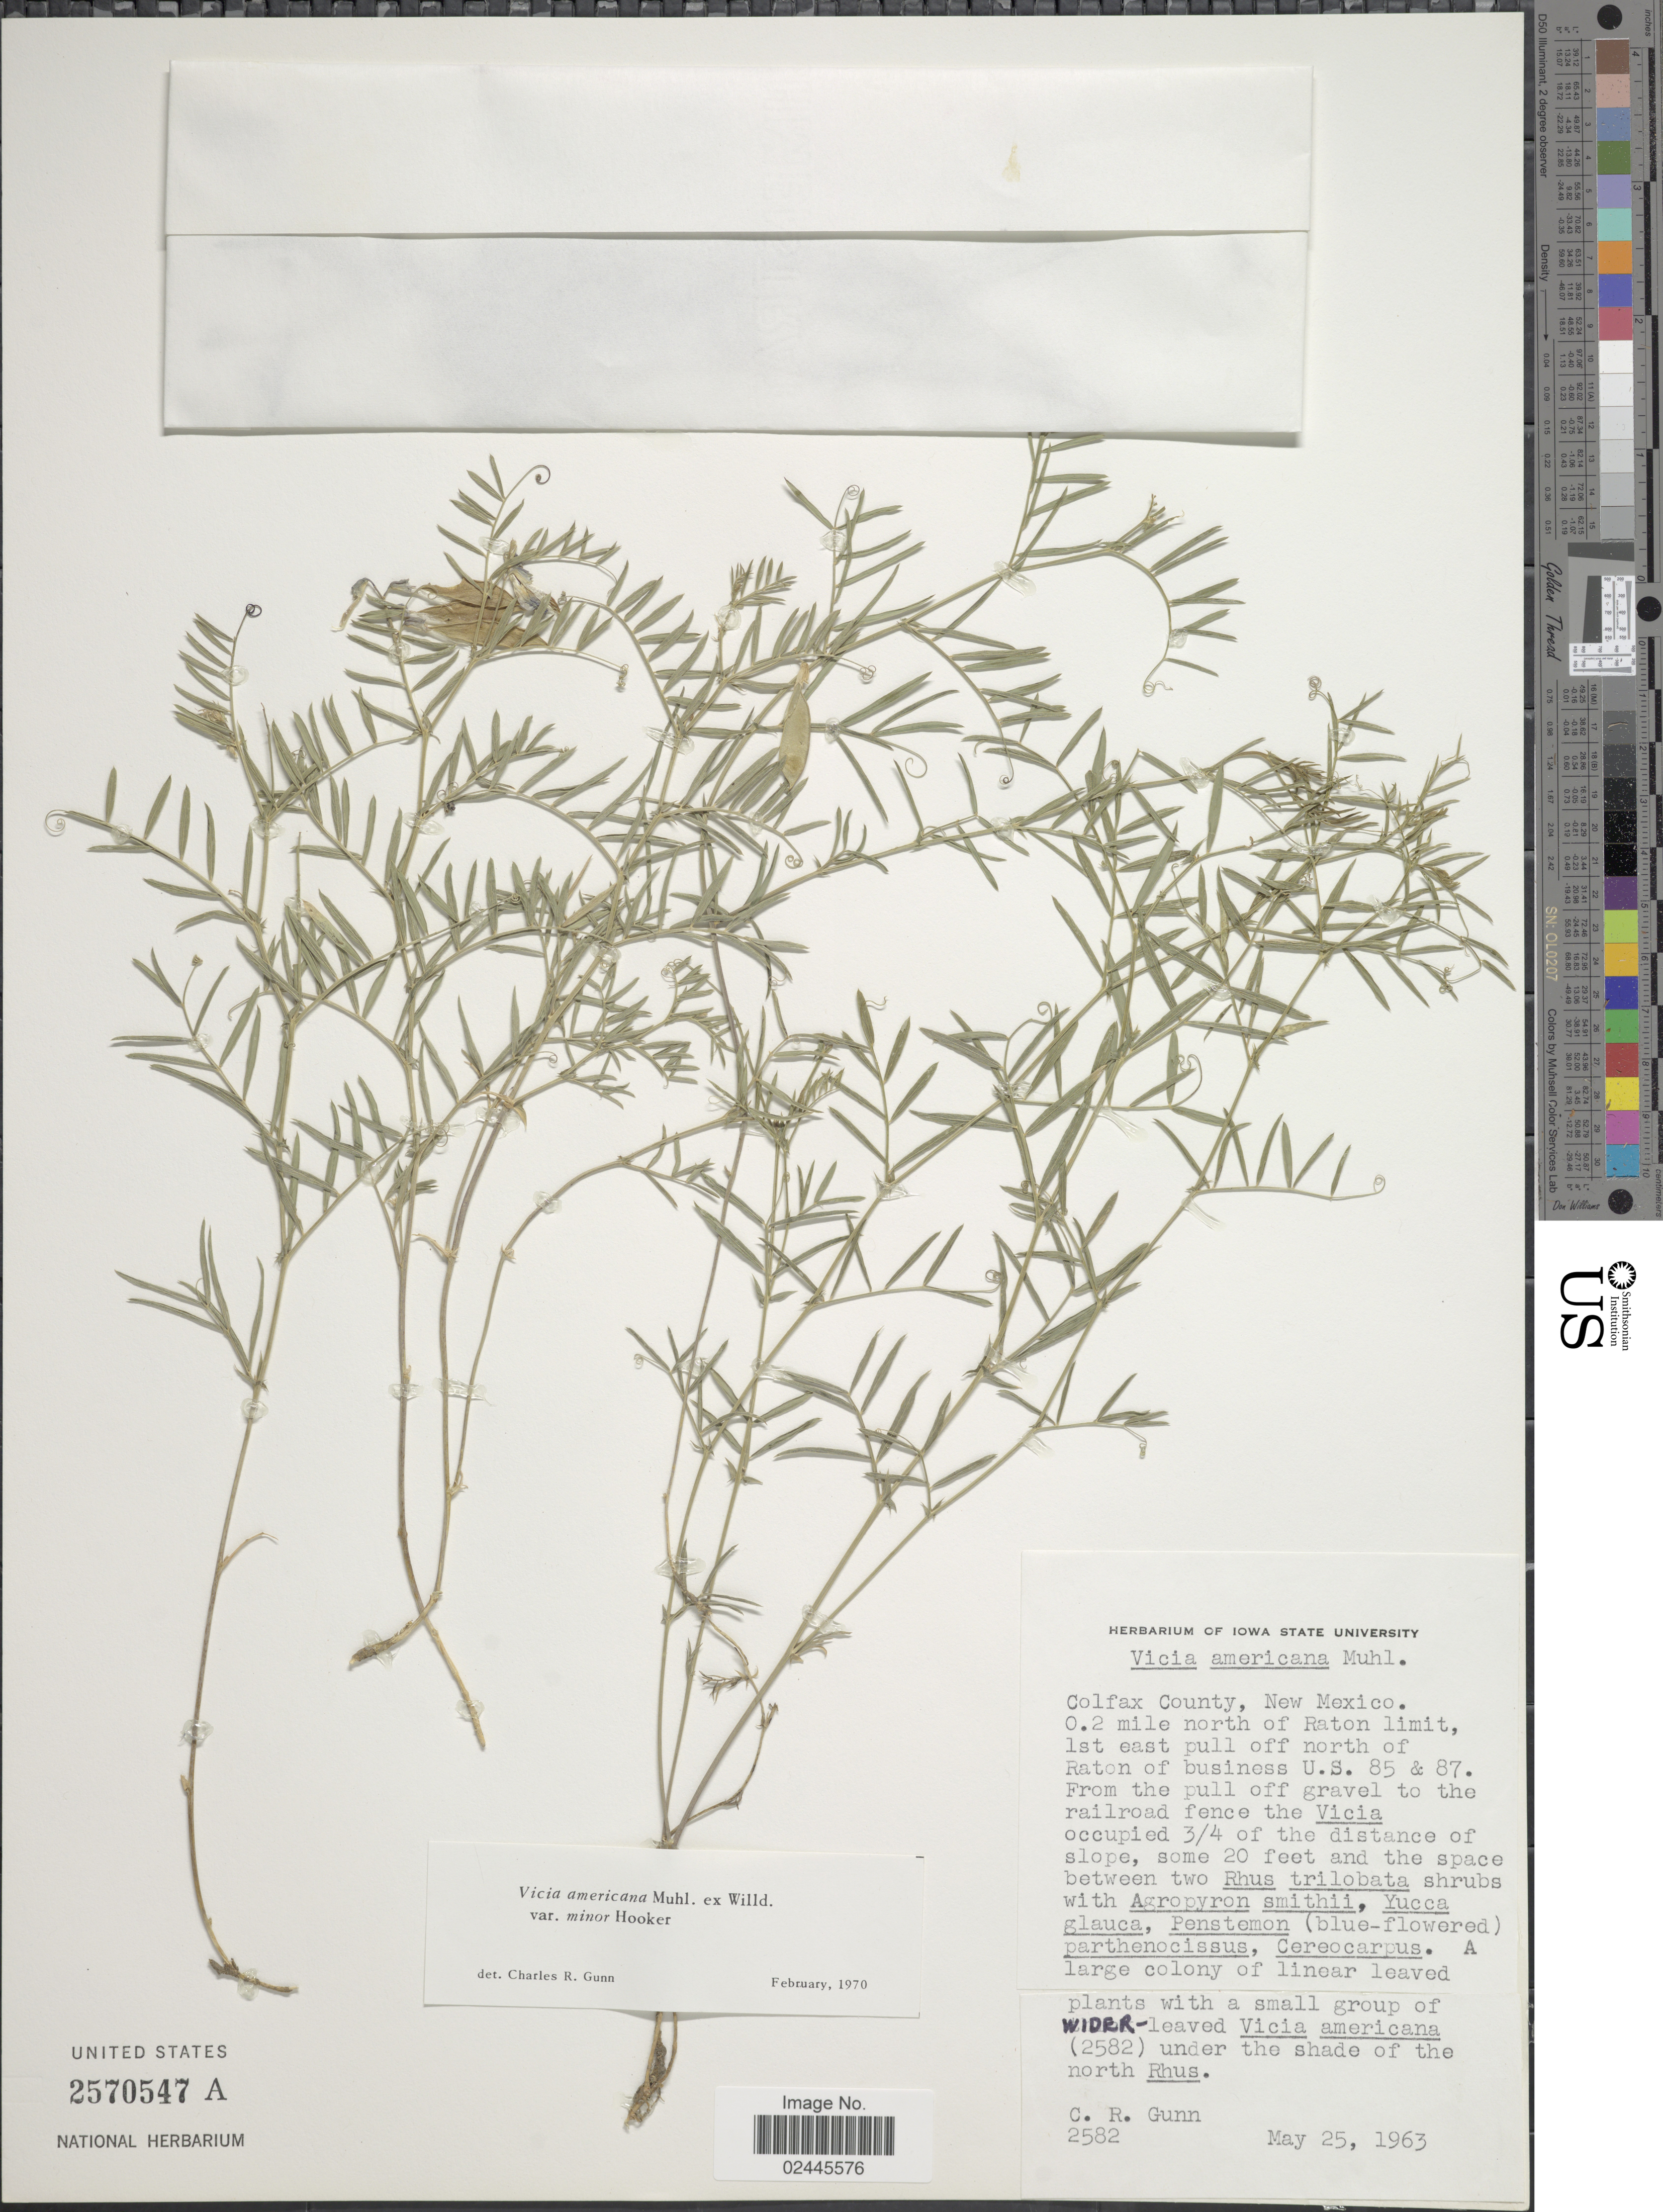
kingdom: Plantae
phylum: Tracheophyta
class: Magnoliopsida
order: Fabales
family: Fabaceae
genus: Vicia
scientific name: Vicia americana var. minor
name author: Hook.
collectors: C. R. Gunn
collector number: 2582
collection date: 1963-05-25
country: United States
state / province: New Mexico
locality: Colfax County, 0.2 mile north of Raton limit, 1st east pull off north of Raton of business U.S. 85 & 87.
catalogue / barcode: US 2570547A